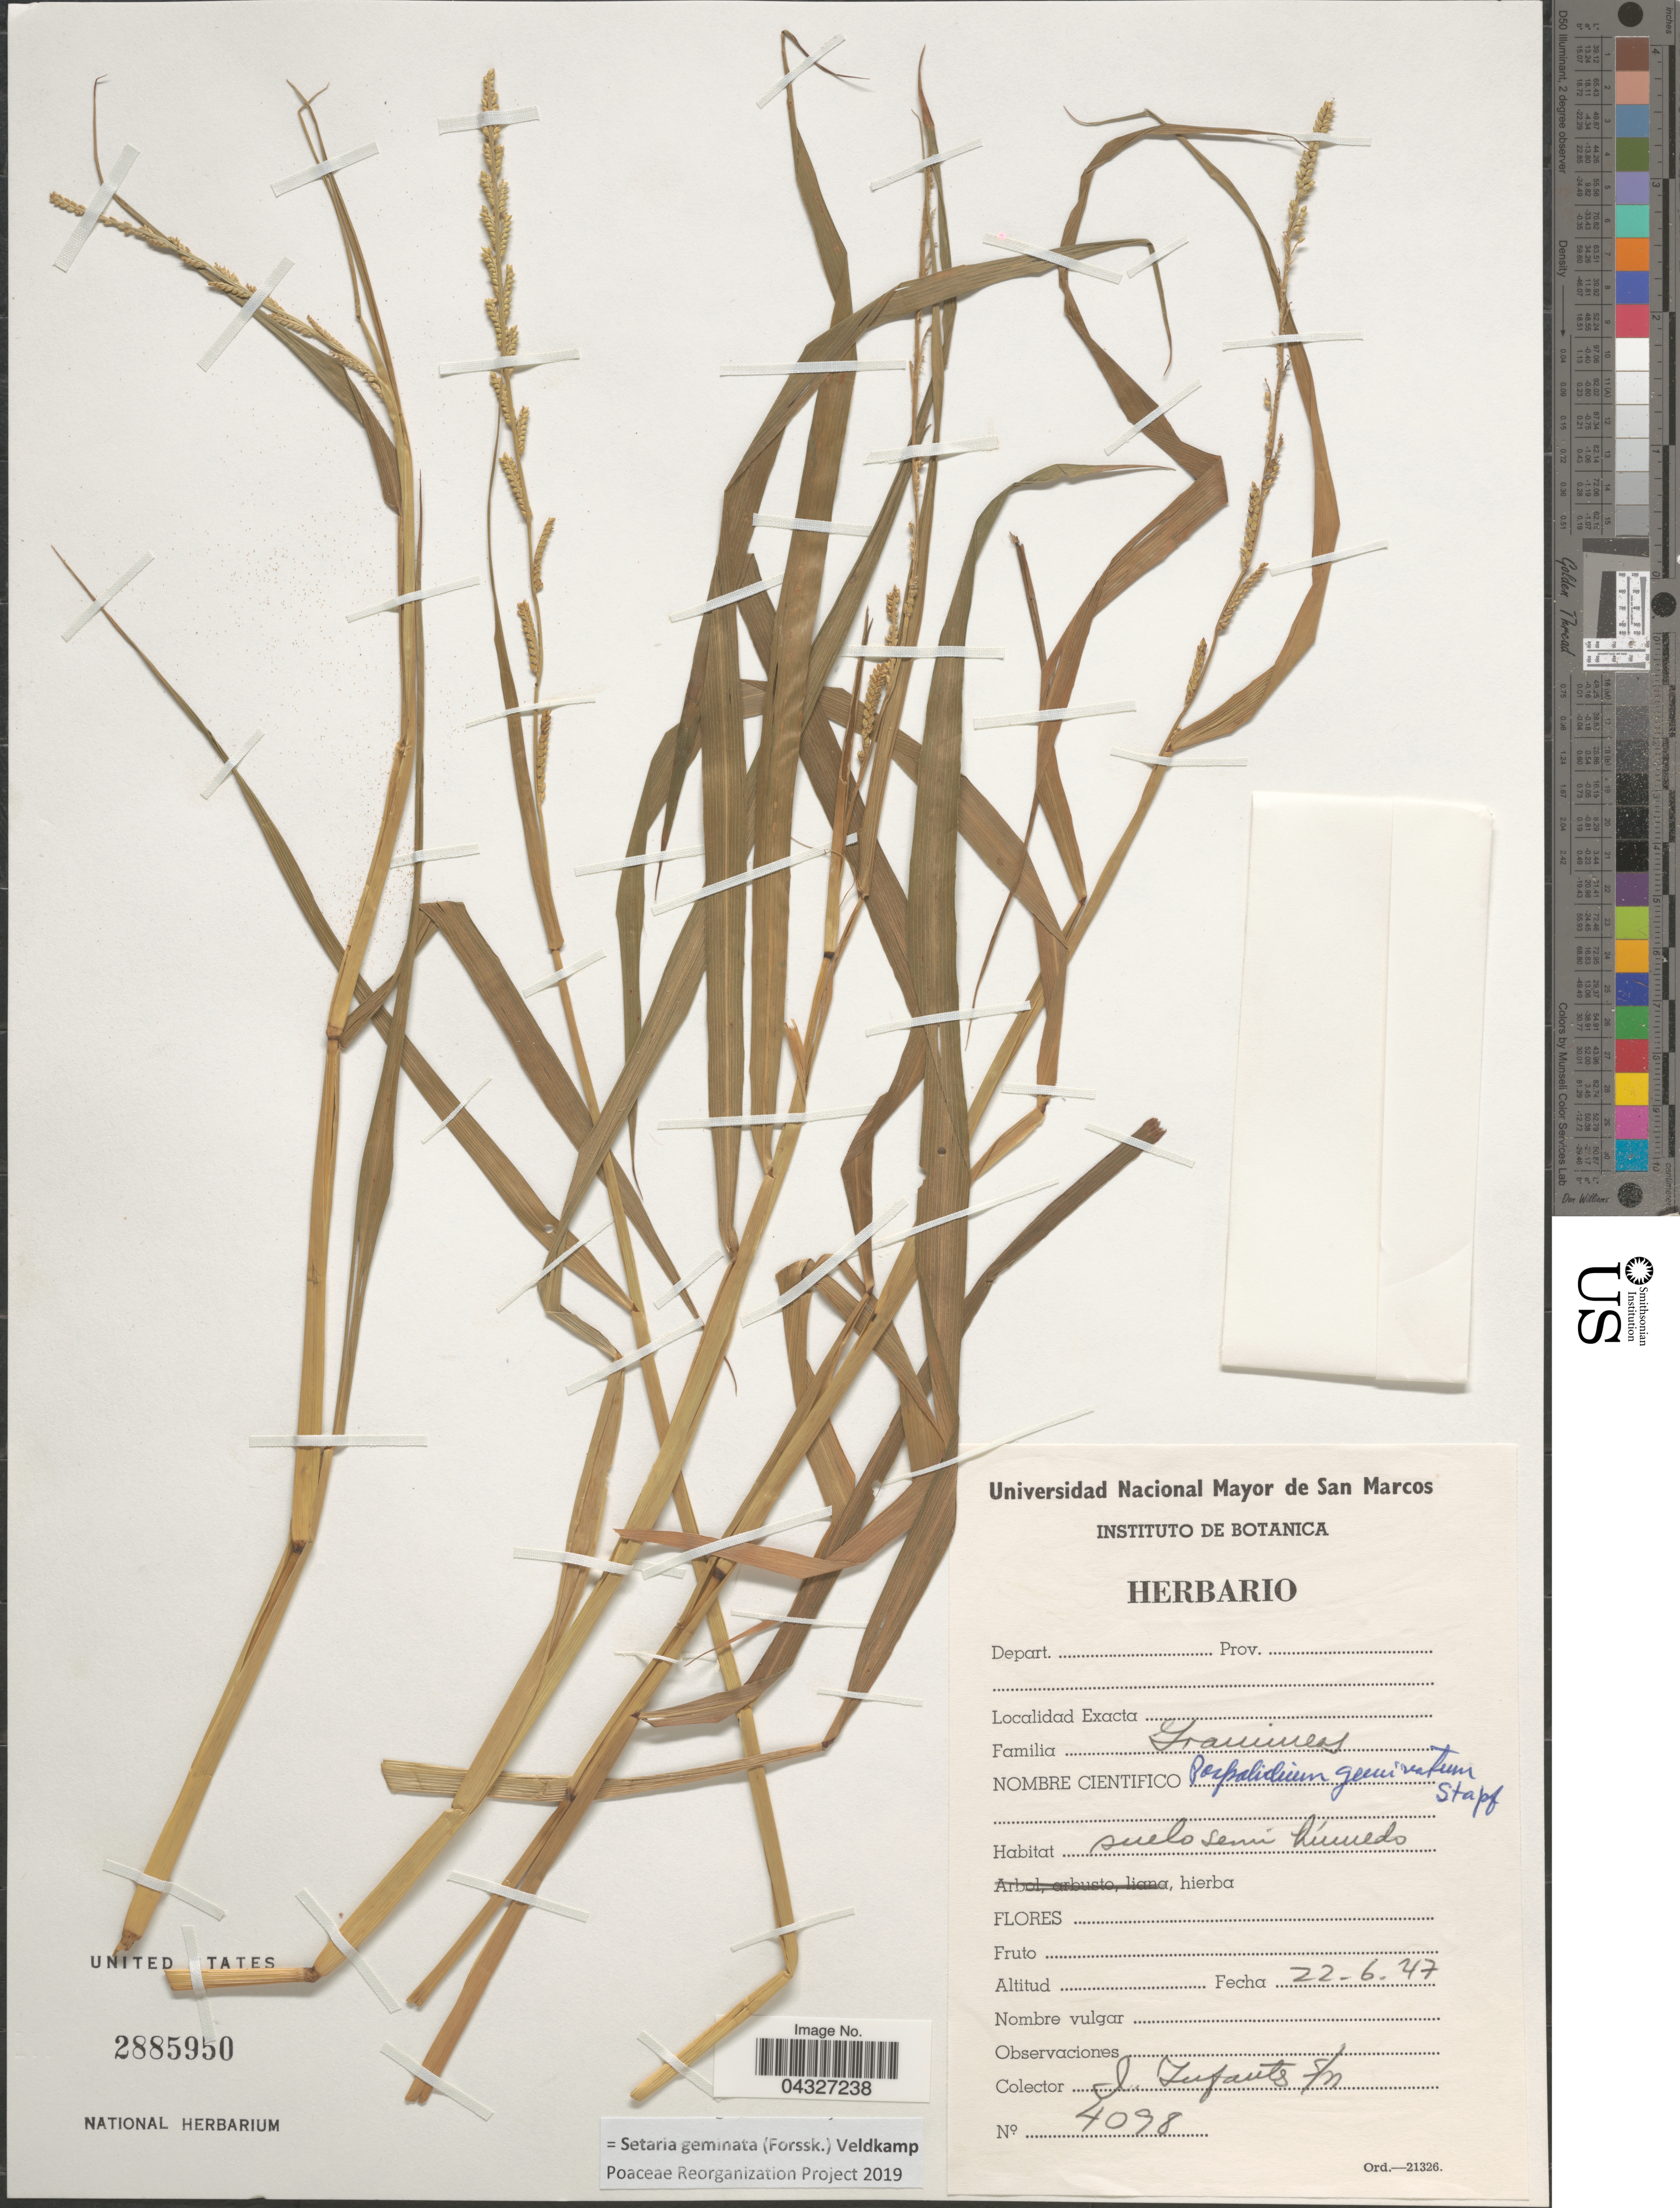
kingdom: Plantae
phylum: Tracheophyta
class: Liliopsida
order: Poales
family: Poaceae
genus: Setaria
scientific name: Setaria geminata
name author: (Forssk.) Veldkamp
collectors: J. Infantes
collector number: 4098?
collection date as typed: Transcribed d/m/y: 22/6/47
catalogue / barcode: US 2885950